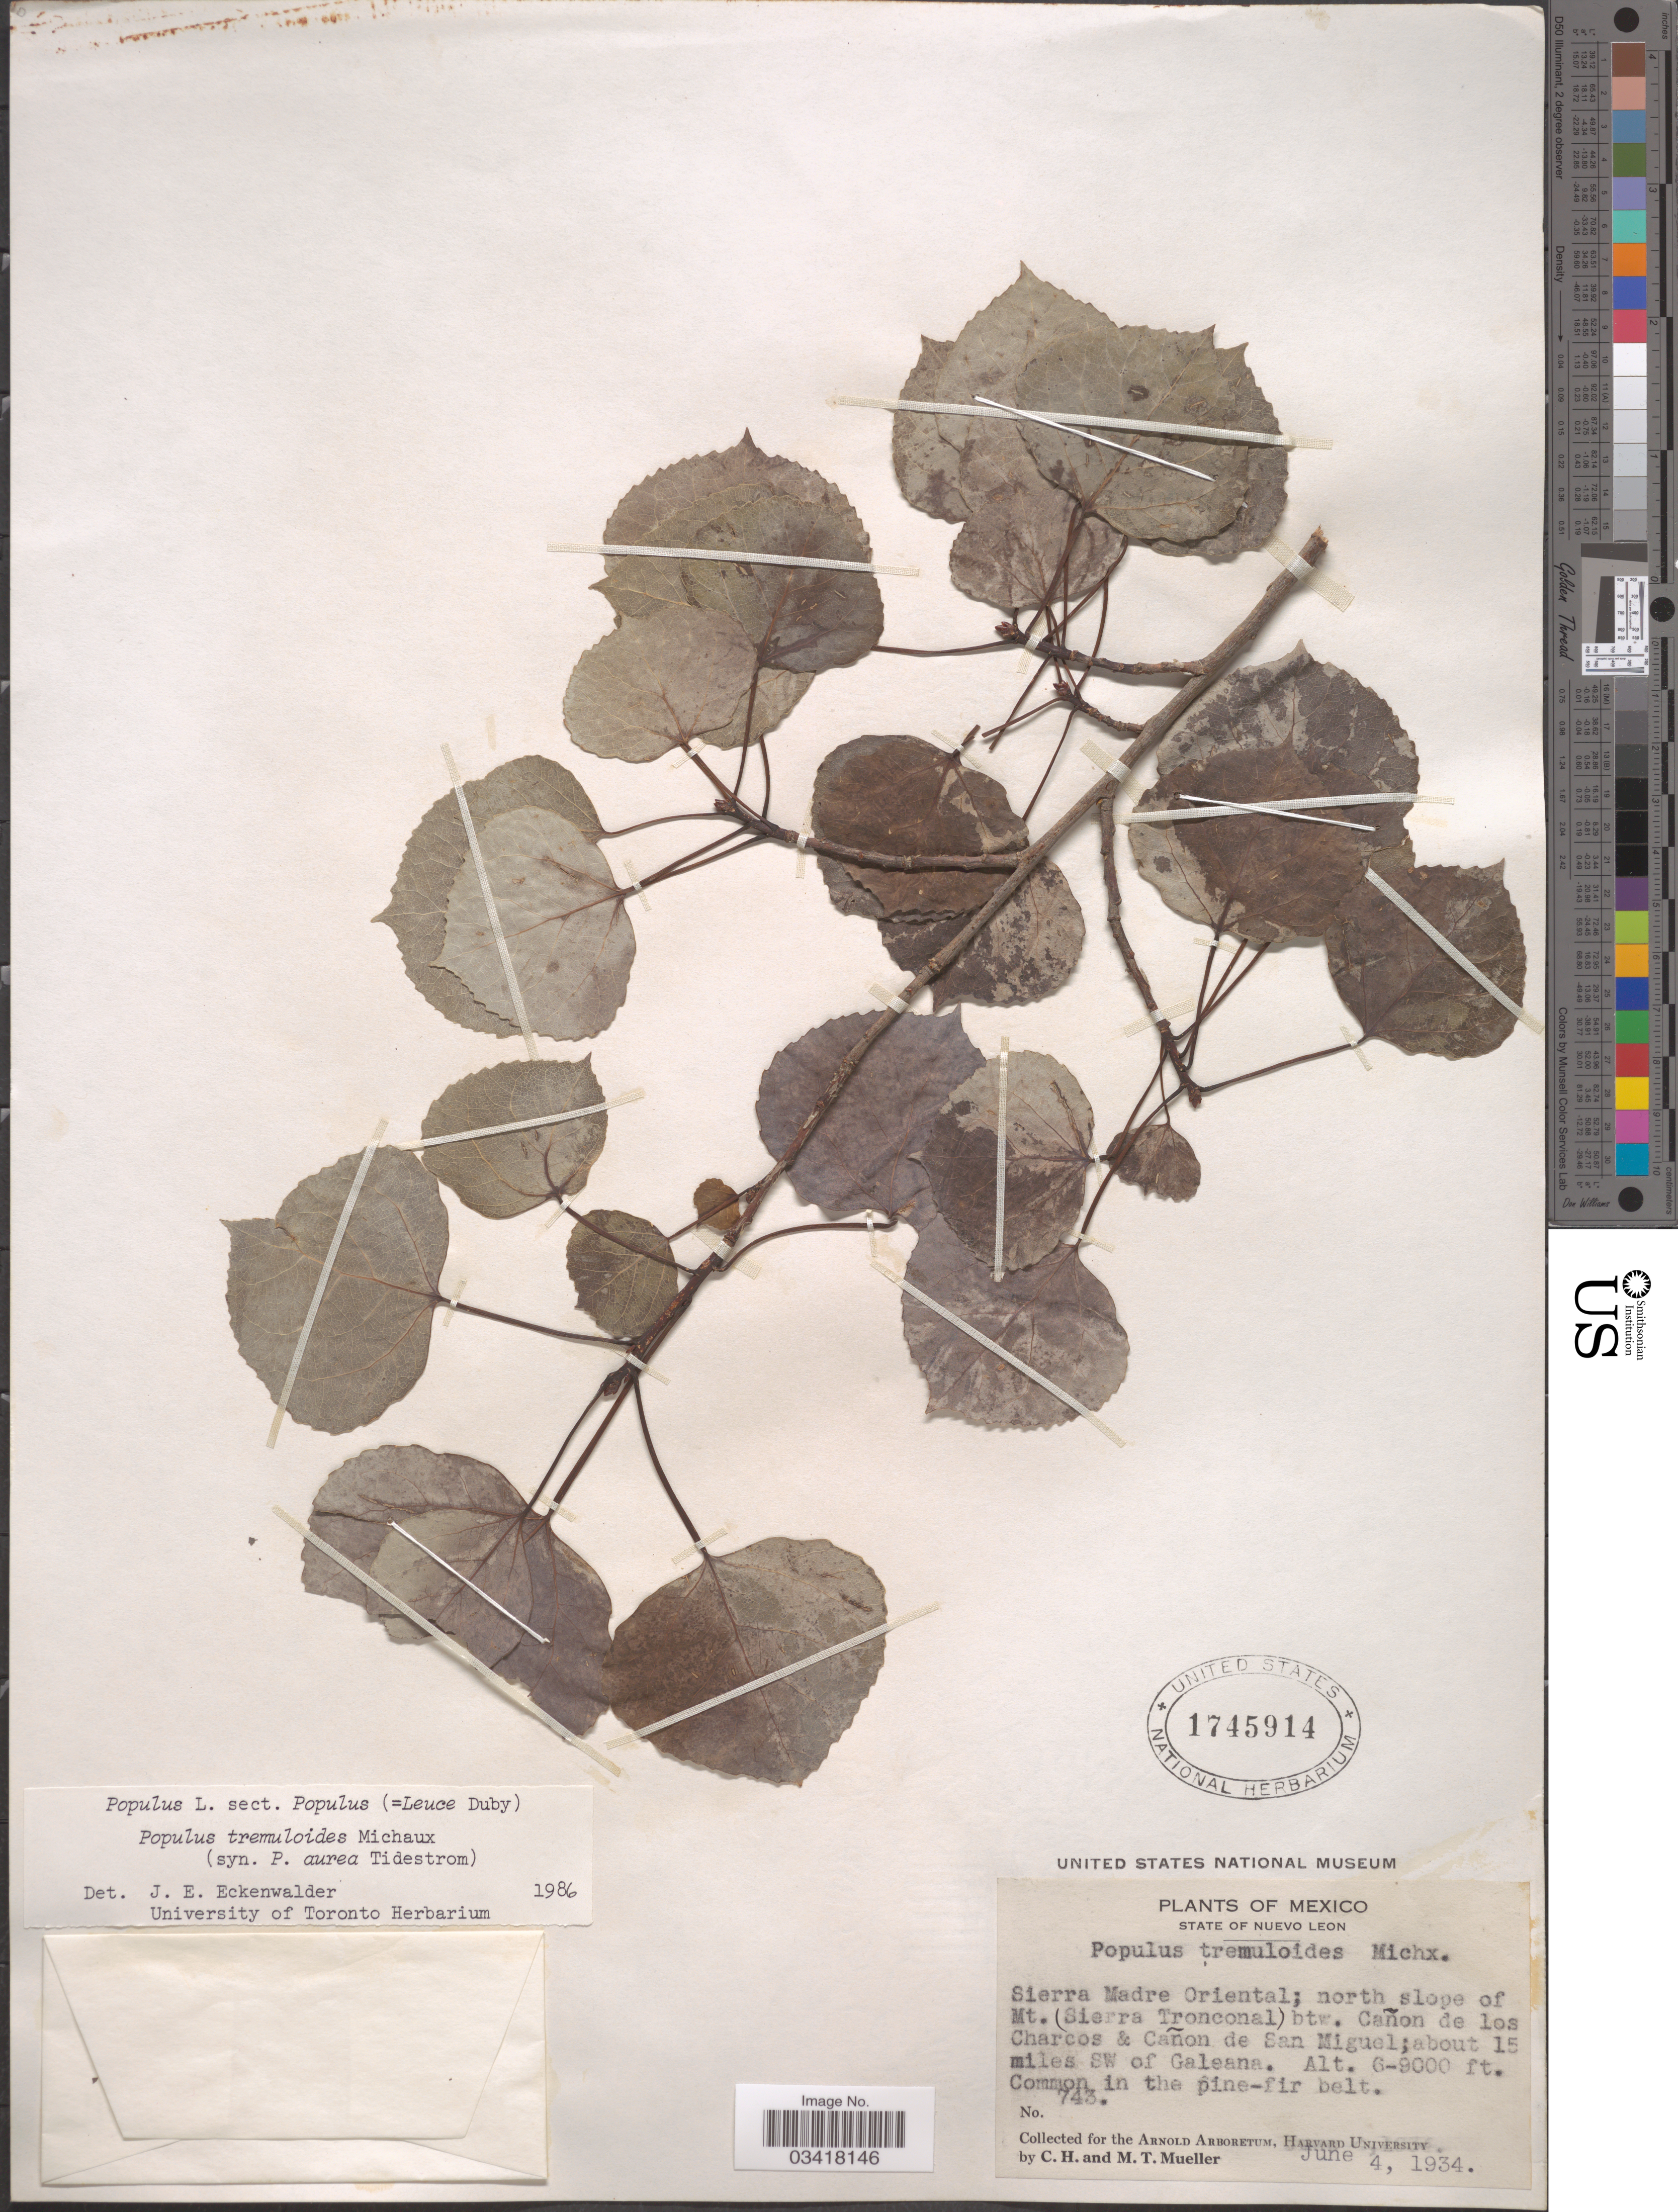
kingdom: Plantae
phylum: Tracheophyta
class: Magnoliopsida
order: Malpighiales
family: Salicaceae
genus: Populus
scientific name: Populus tremuloides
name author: Michx.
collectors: C. H. Mueller & M. Mueller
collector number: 743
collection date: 1934-06-04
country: Mexico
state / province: Nuevo León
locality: Sierra Madre Oriental; north slope of Mt. (Sierra Tronconal) btw. Cañon de los Charcos & Cañon de San Miguel; about 15 miles Sw of Galeana.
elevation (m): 1829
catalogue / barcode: US 1745914